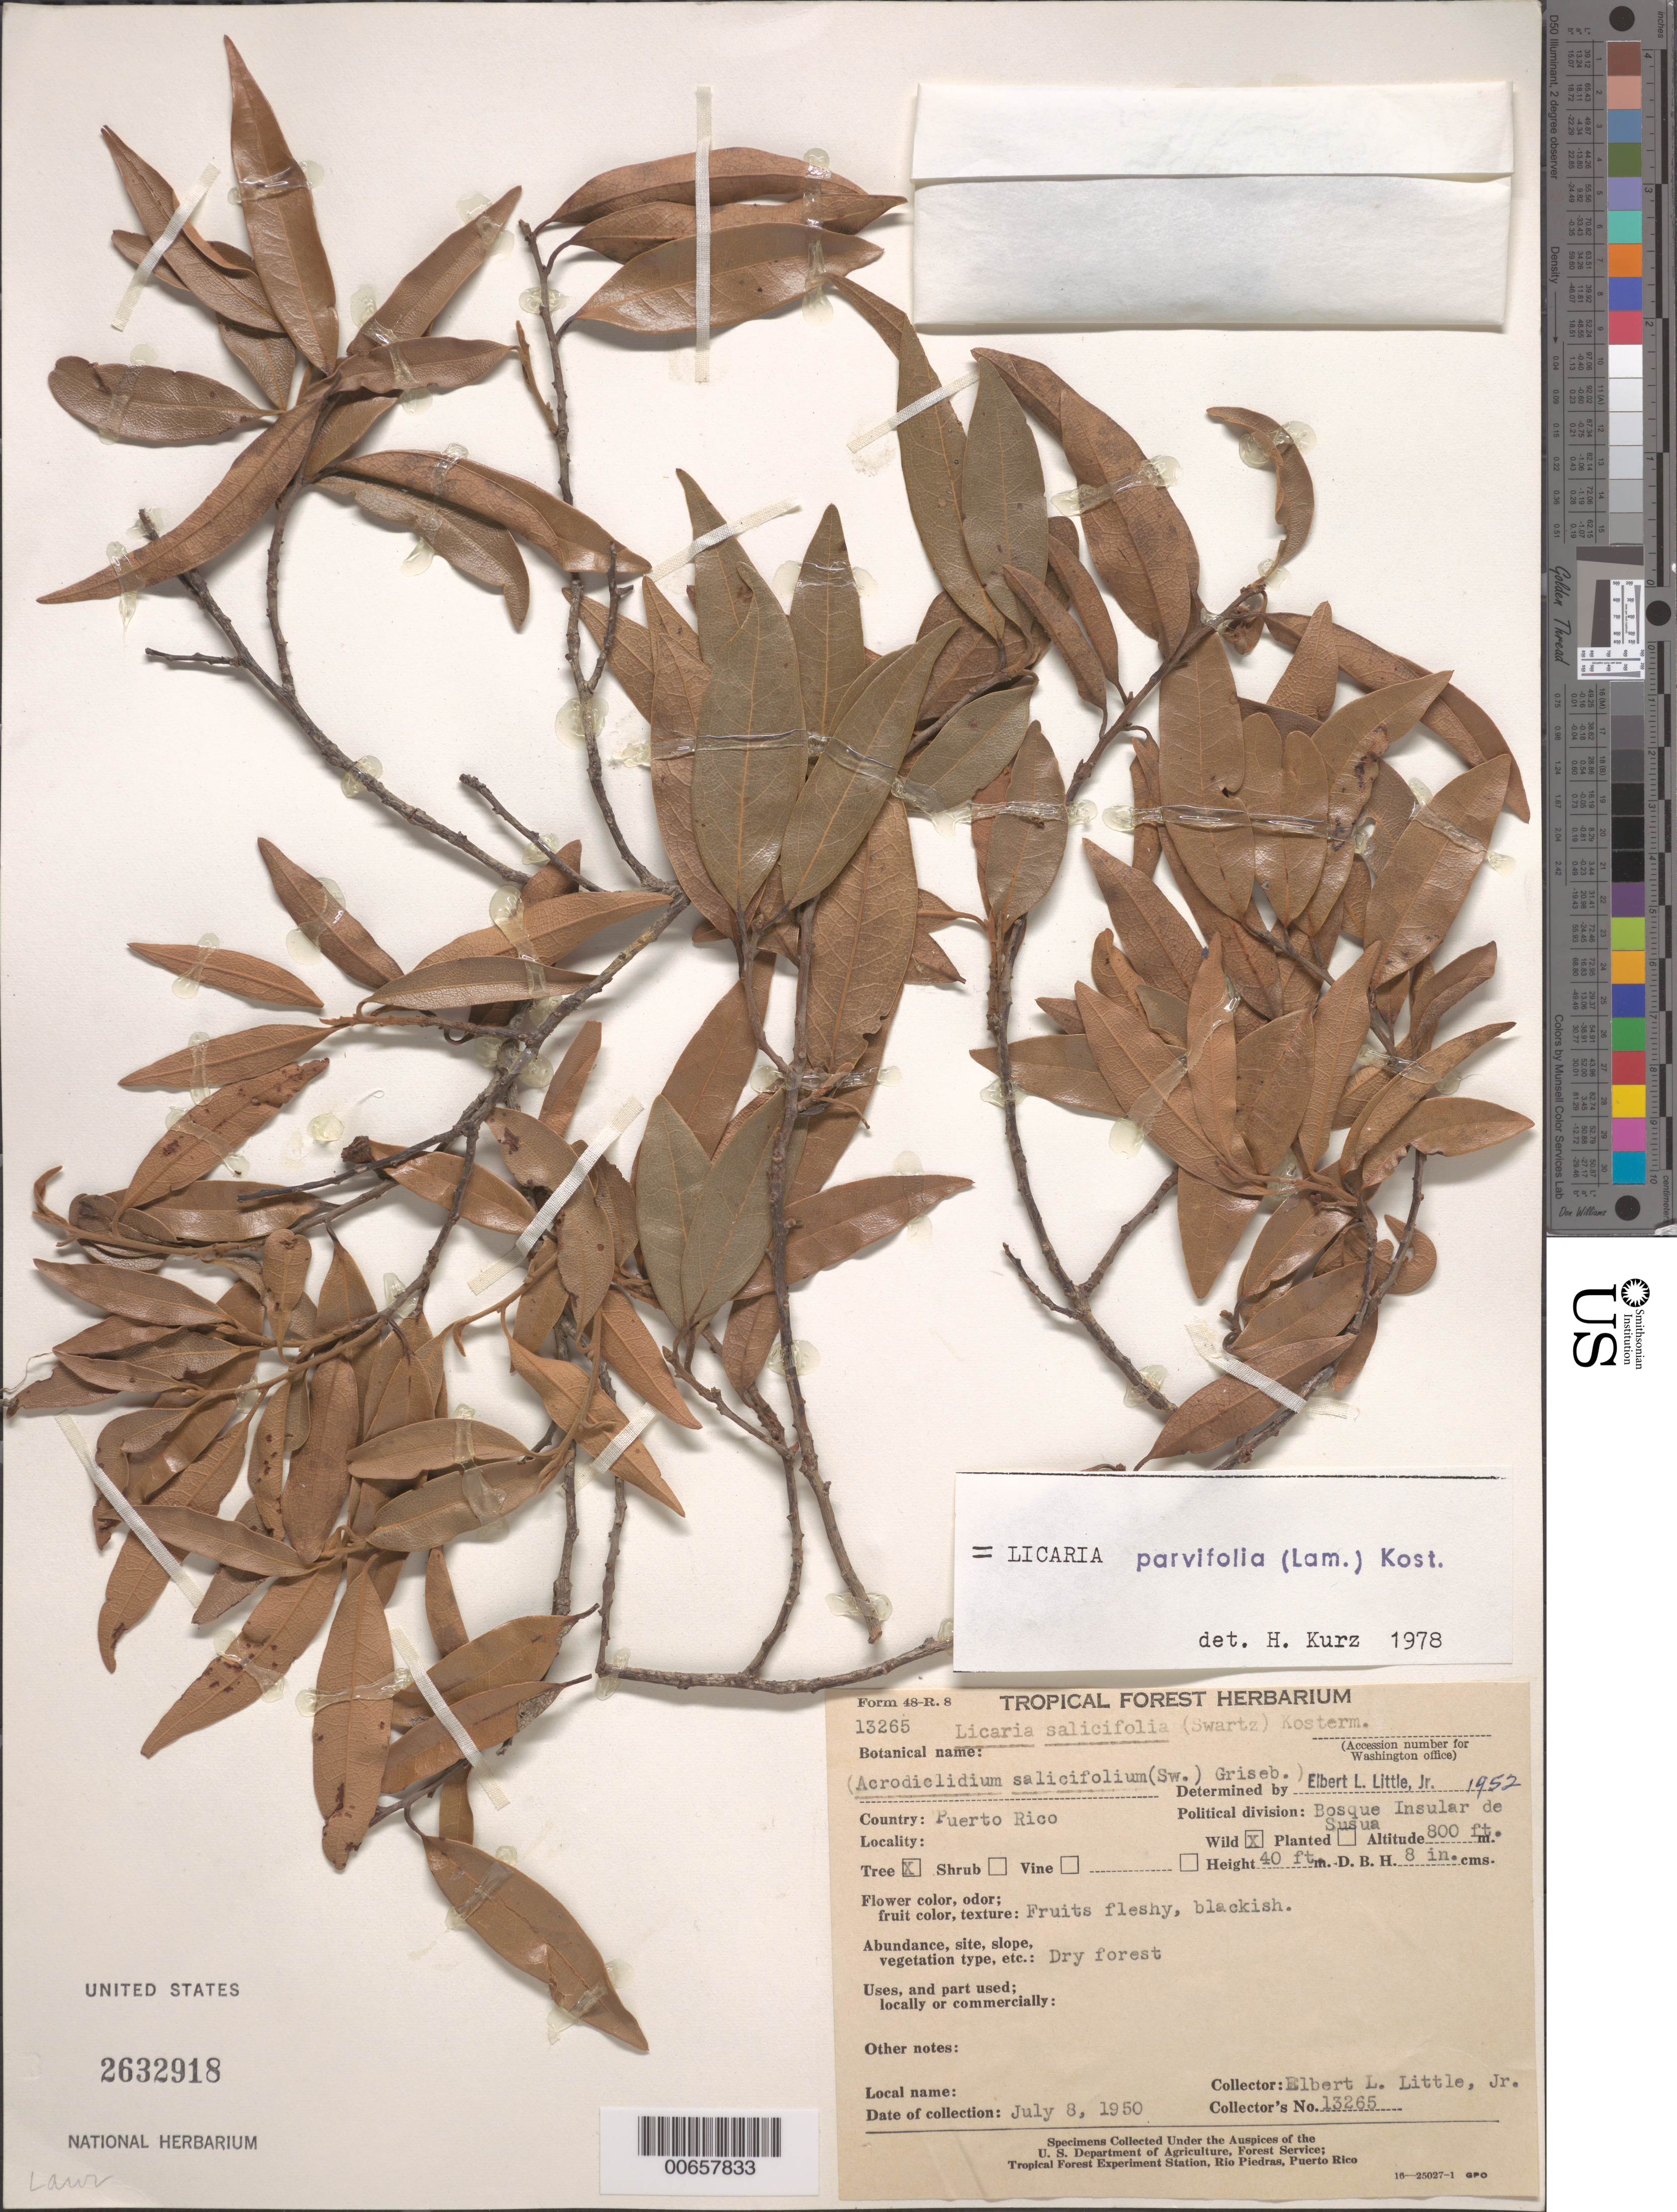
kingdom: Plantae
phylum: Tracheophyta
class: Magnoliopsida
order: Laurales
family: Lauraceae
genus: Licaria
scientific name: Licaria parvifolia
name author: (Lam.) Kosterm. ex León & Alain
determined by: Kurz, H.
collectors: E. L. Little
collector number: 13265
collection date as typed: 08 Jul 1950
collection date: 1950-07-08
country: Puerto Rico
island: Greater Antilles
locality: Bosque Insular de Susua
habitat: Dry forest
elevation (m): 244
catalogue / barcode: US 2632918